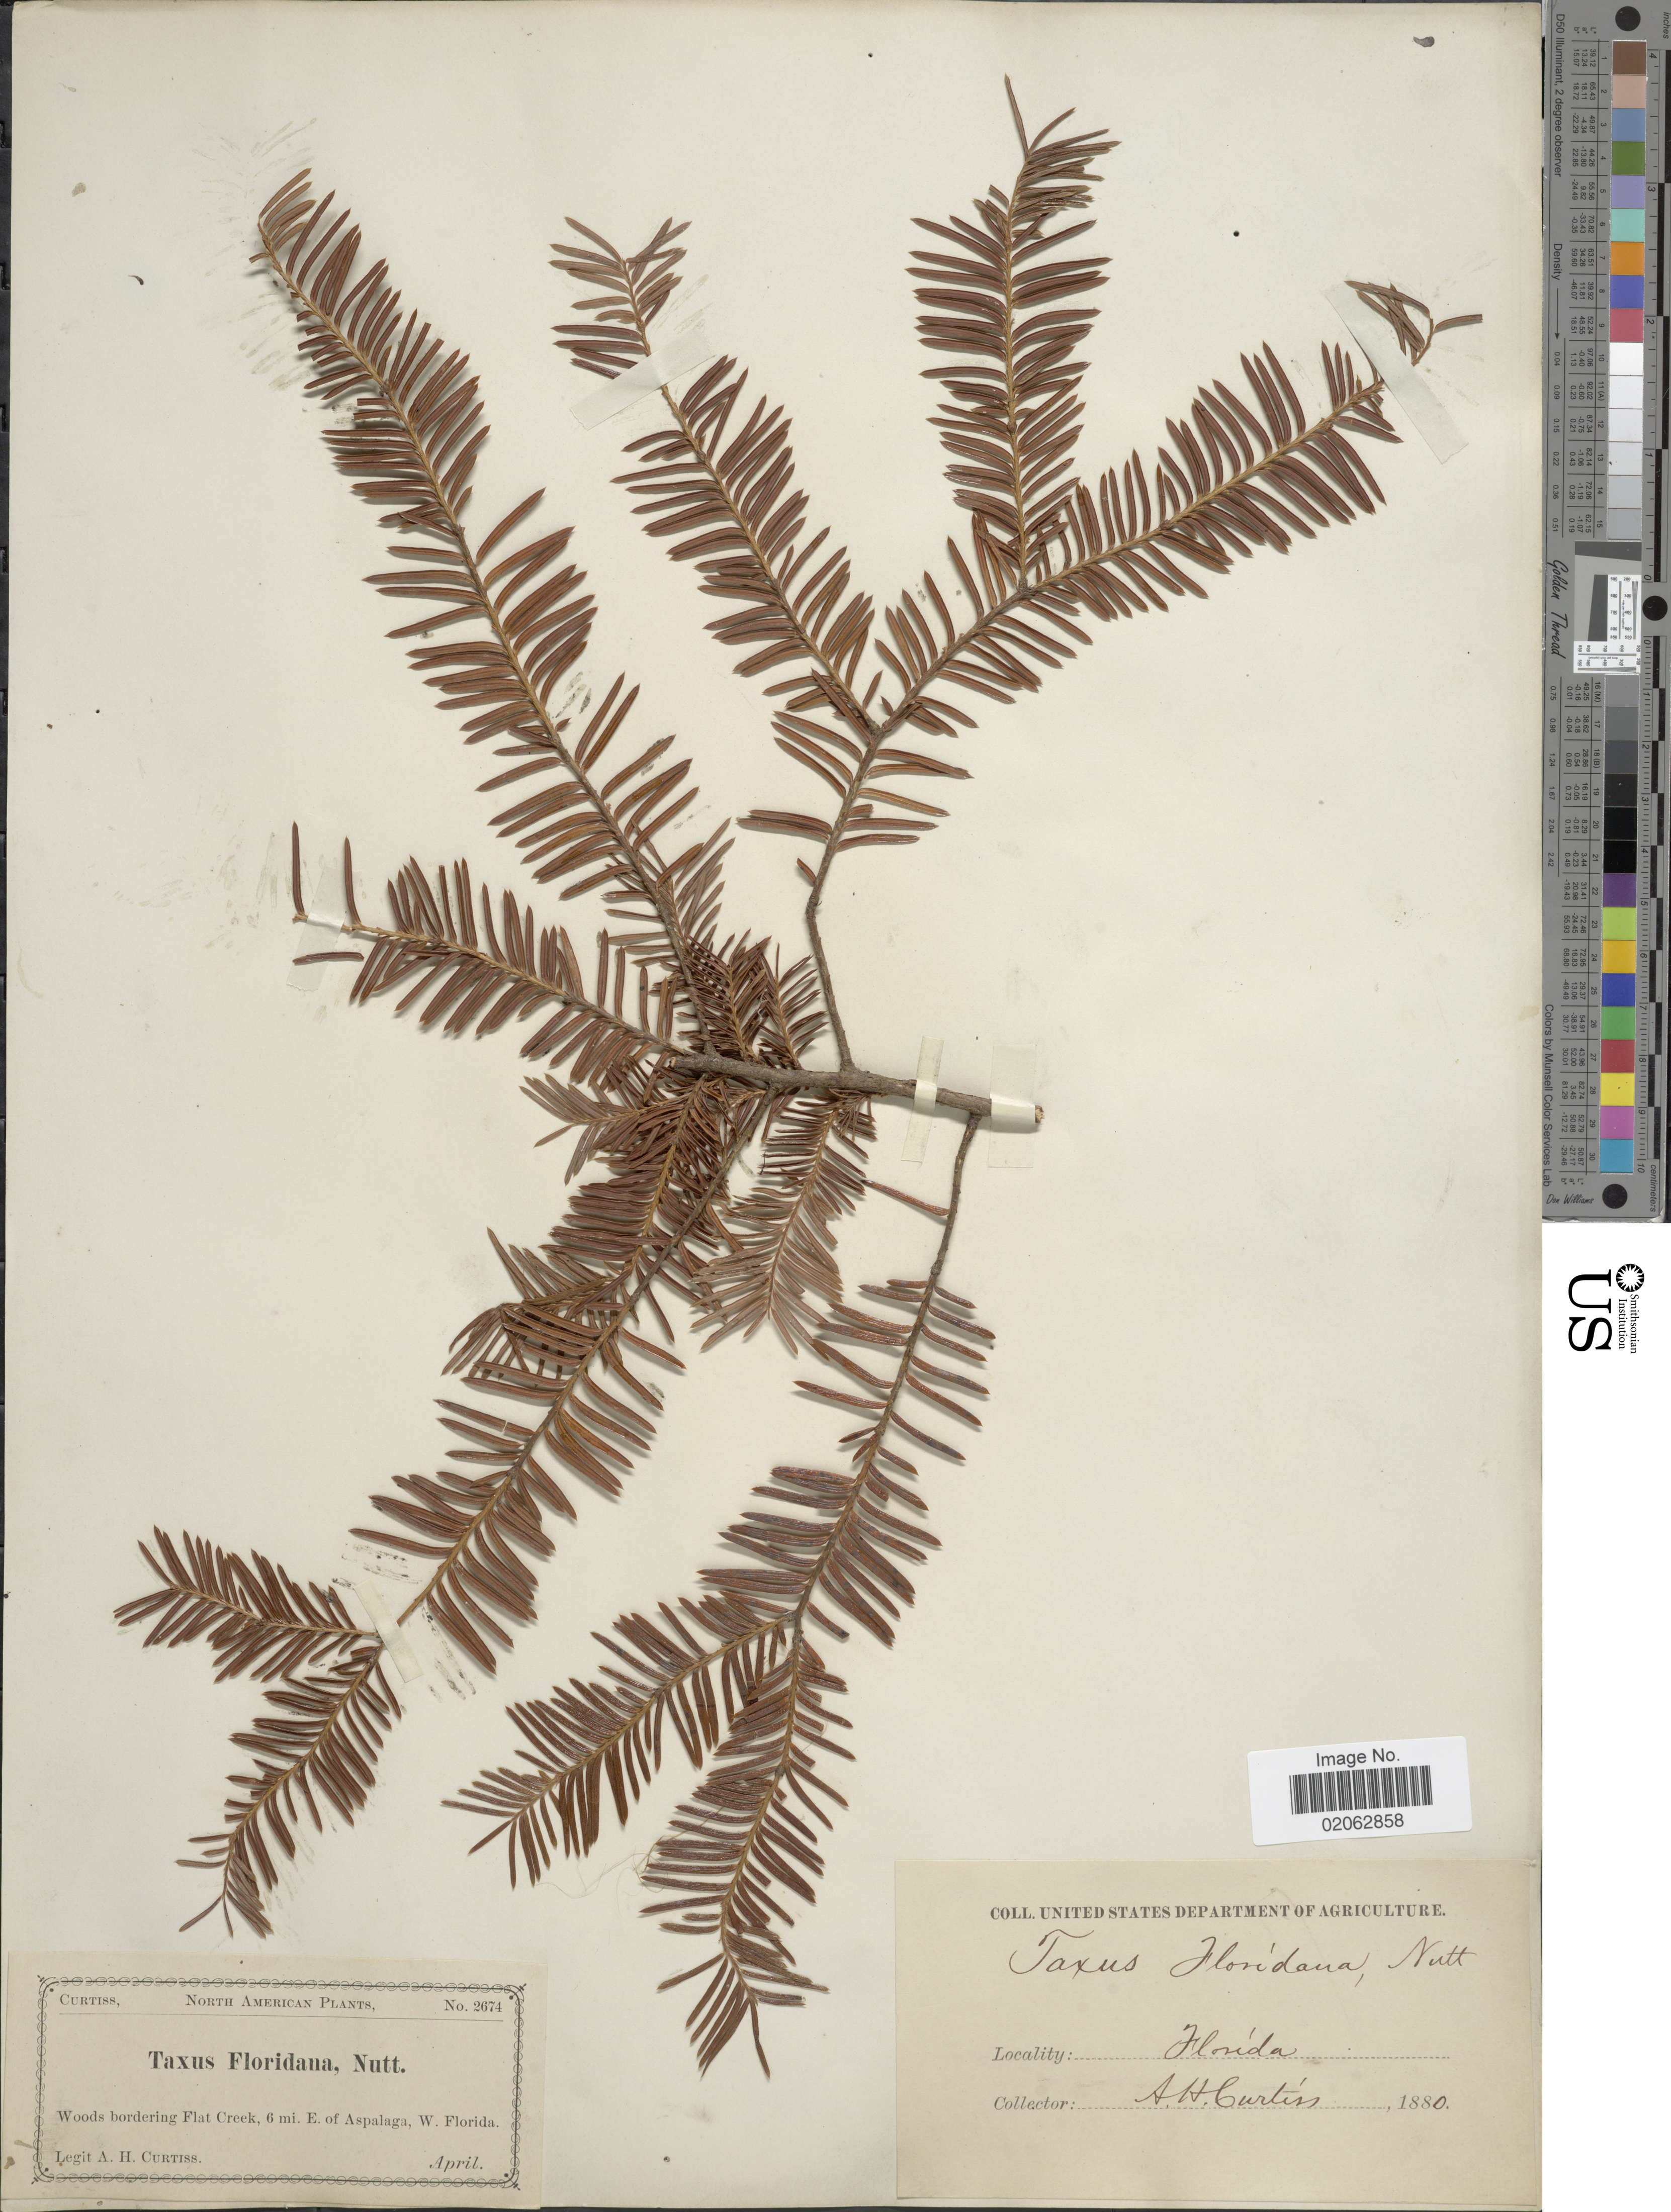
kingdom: Plantae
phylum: Tracheophyta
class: Pinopsida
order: Pinales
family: Taxaceae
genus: Taxus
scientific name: Taxus floridana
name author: Nutt. ex Chapm.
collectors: A. H. Curtiss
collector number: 2674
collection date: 1880-04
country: United States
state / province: Florida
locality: Woods bordering Flat Creek, 6 mi. E. of Aspalaga, W. Florida.